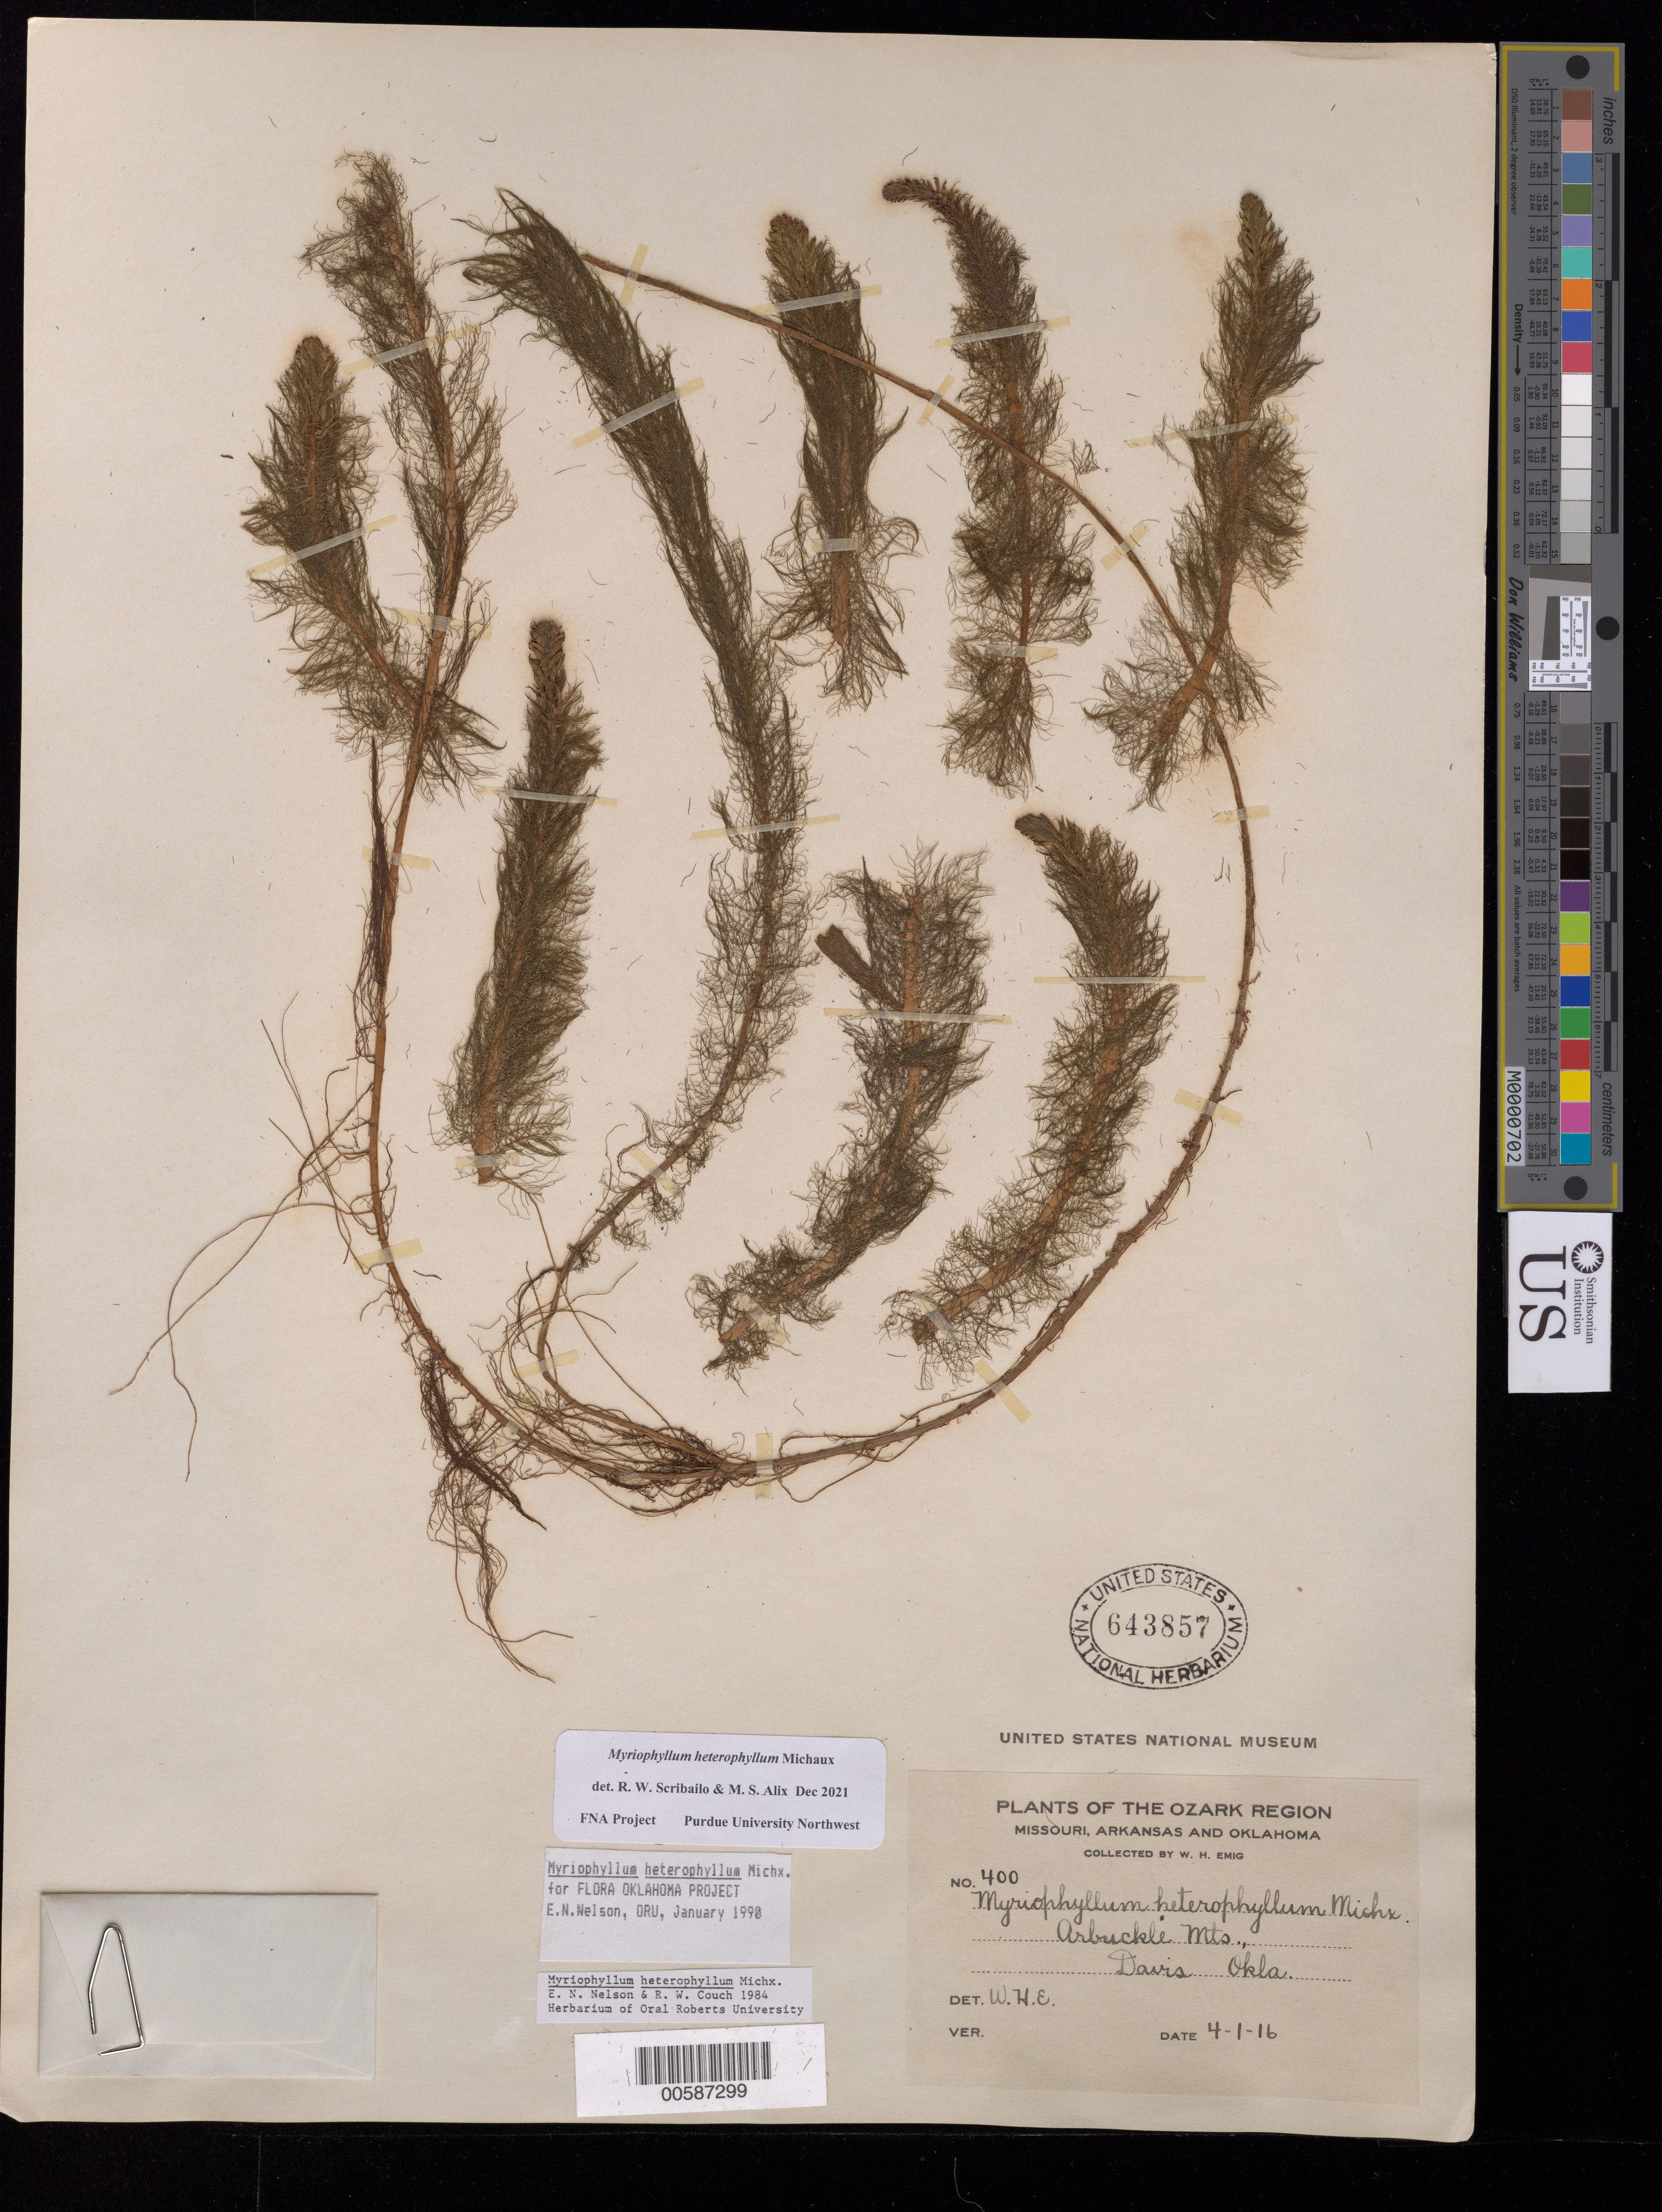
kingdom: Plantae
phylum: Tracheophyta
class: Magnoliopsida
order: Saxifragales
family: Haloragaceae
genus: Myriophyllum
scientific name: Myriophyllum heterophyllum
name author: Michx.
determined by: Scribailo, R. W.; Alix, M. S.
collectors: W. H. Emig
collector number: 400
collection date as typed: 04 Jan 1916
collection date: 1916-01-04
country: United States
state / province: Oklahoma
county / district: Murray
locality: Davis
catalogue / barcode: US 6433857